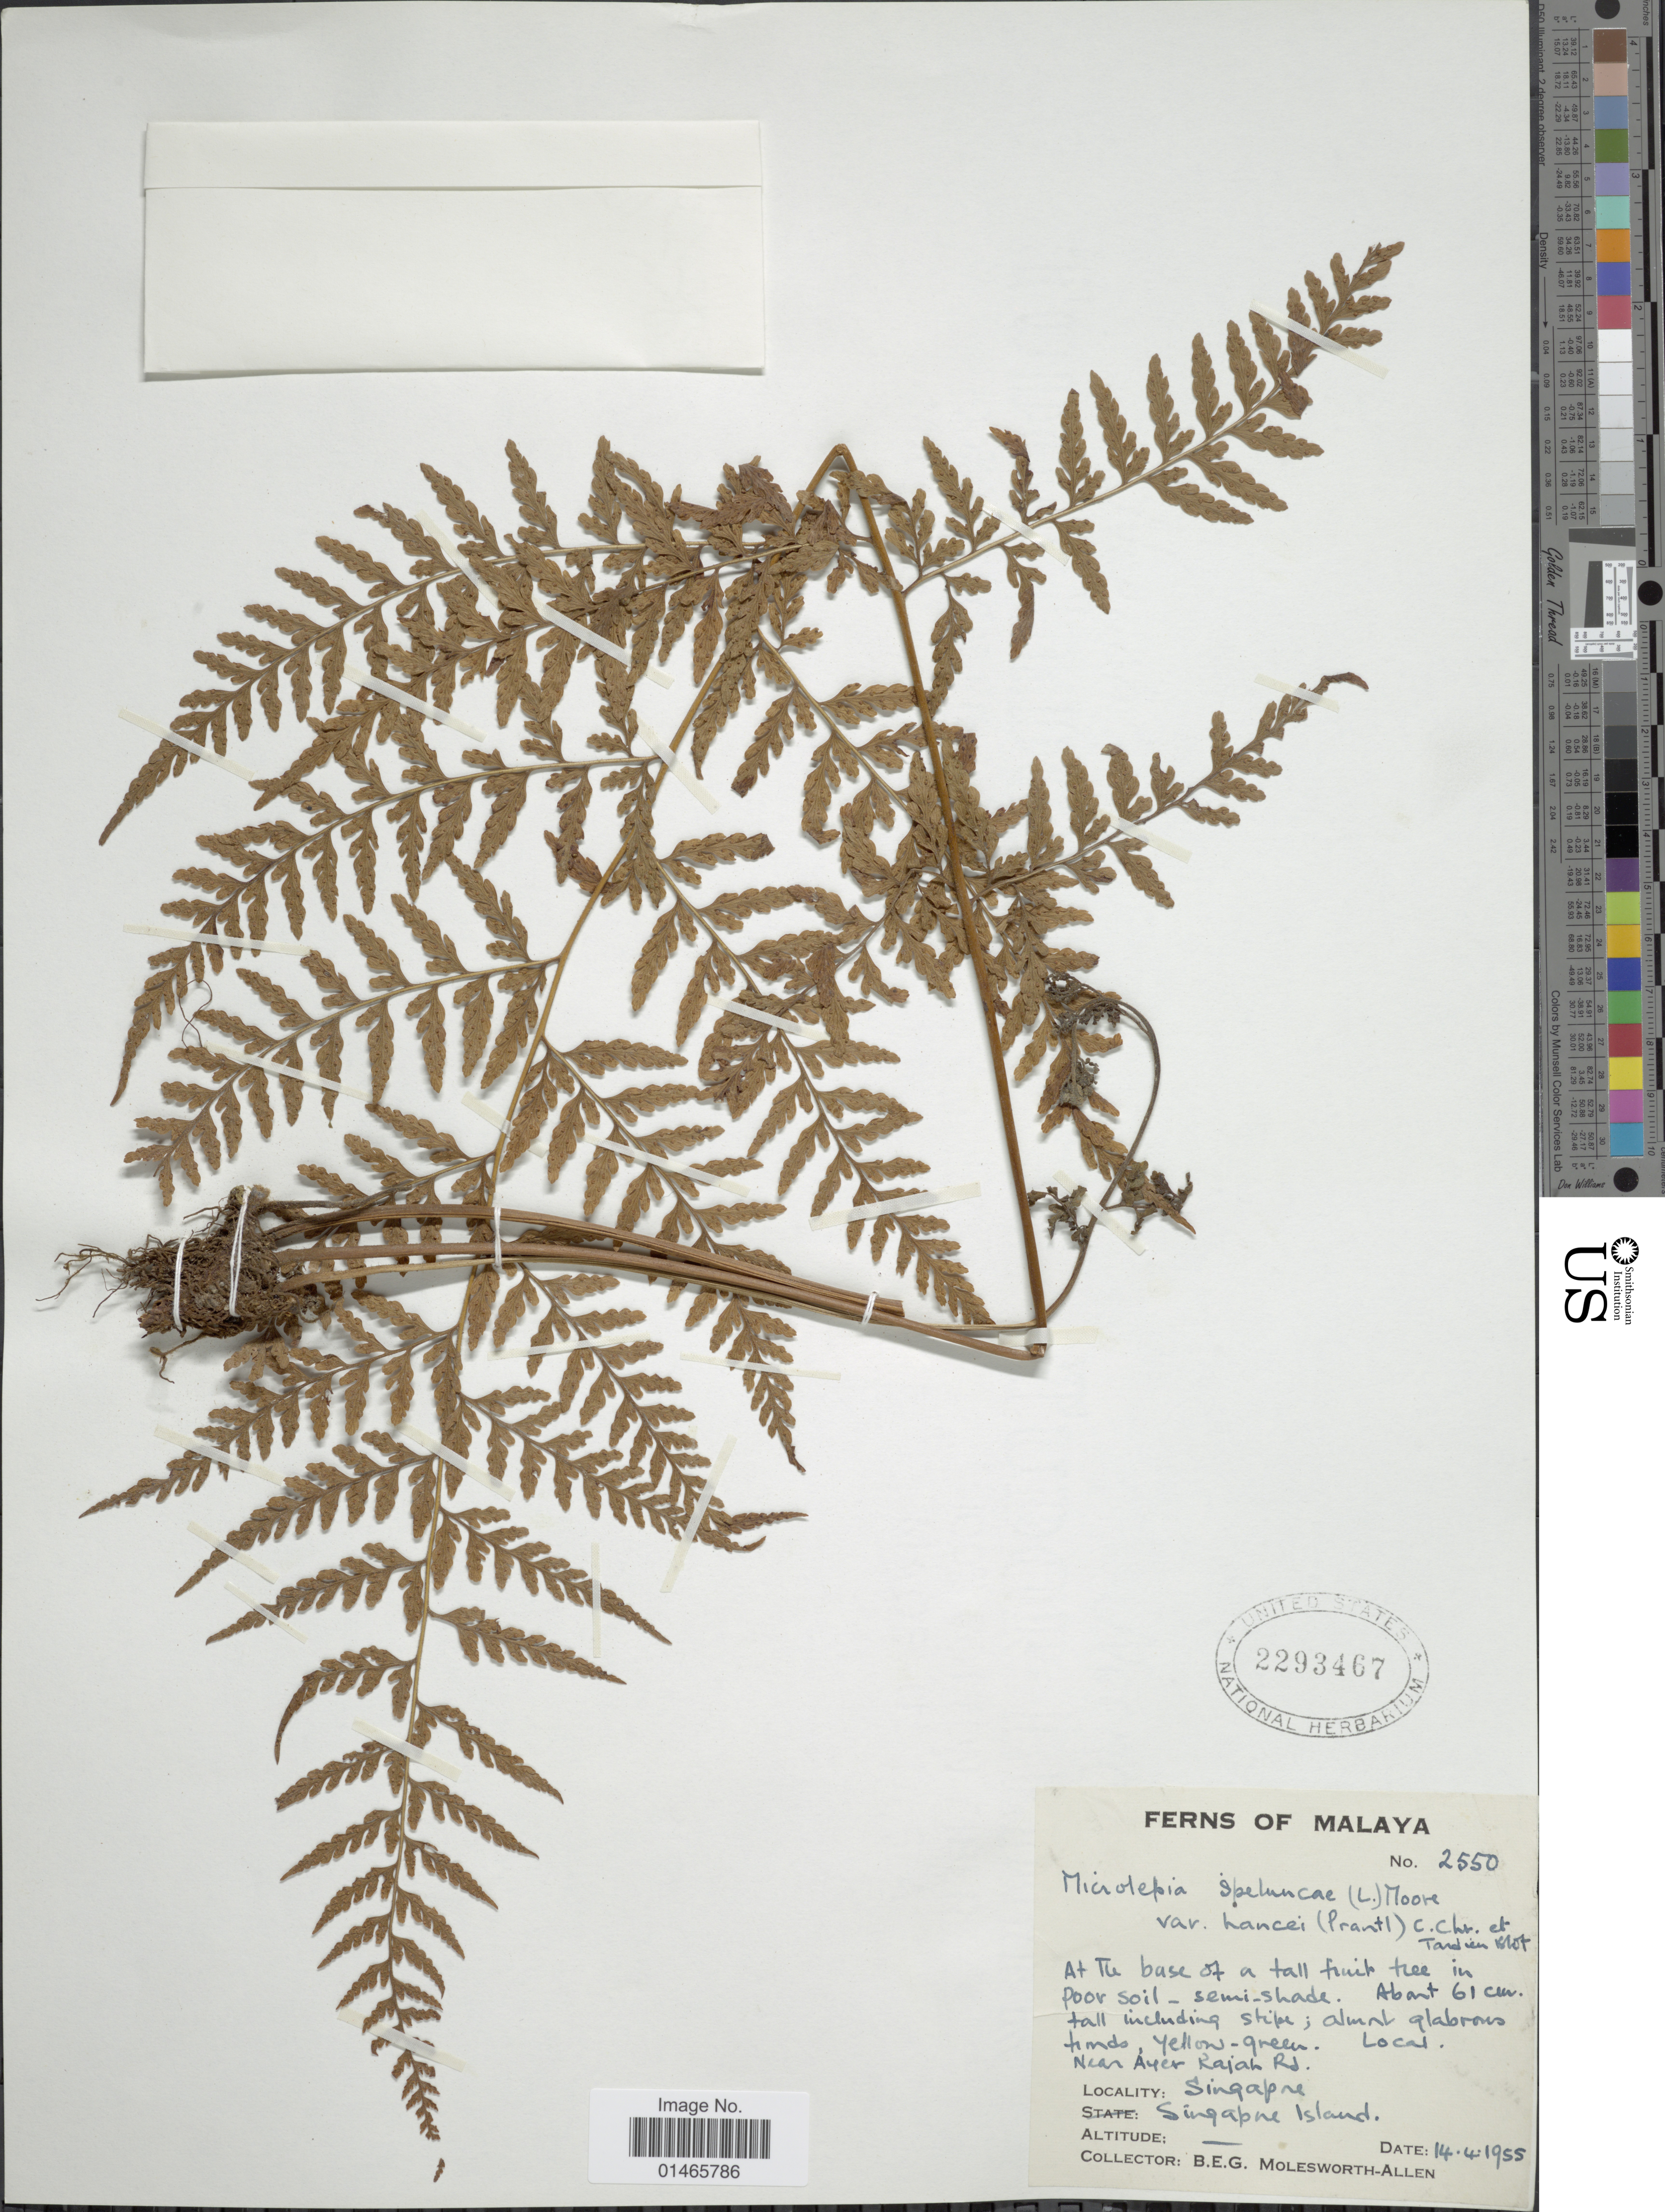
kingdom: Plantae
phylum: Tracheophyta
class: Polypodiopsida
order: Polypodiales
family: Dennstaedtiaceae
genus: Microlepia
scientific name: Microlepia speluncae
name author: (L.) T. Moore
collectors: B. E. G. Molesworth-Allen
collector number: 2550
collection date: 1955-04-14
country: Malaysia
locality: Singapore, Singapore Island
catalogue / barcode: US 2293467